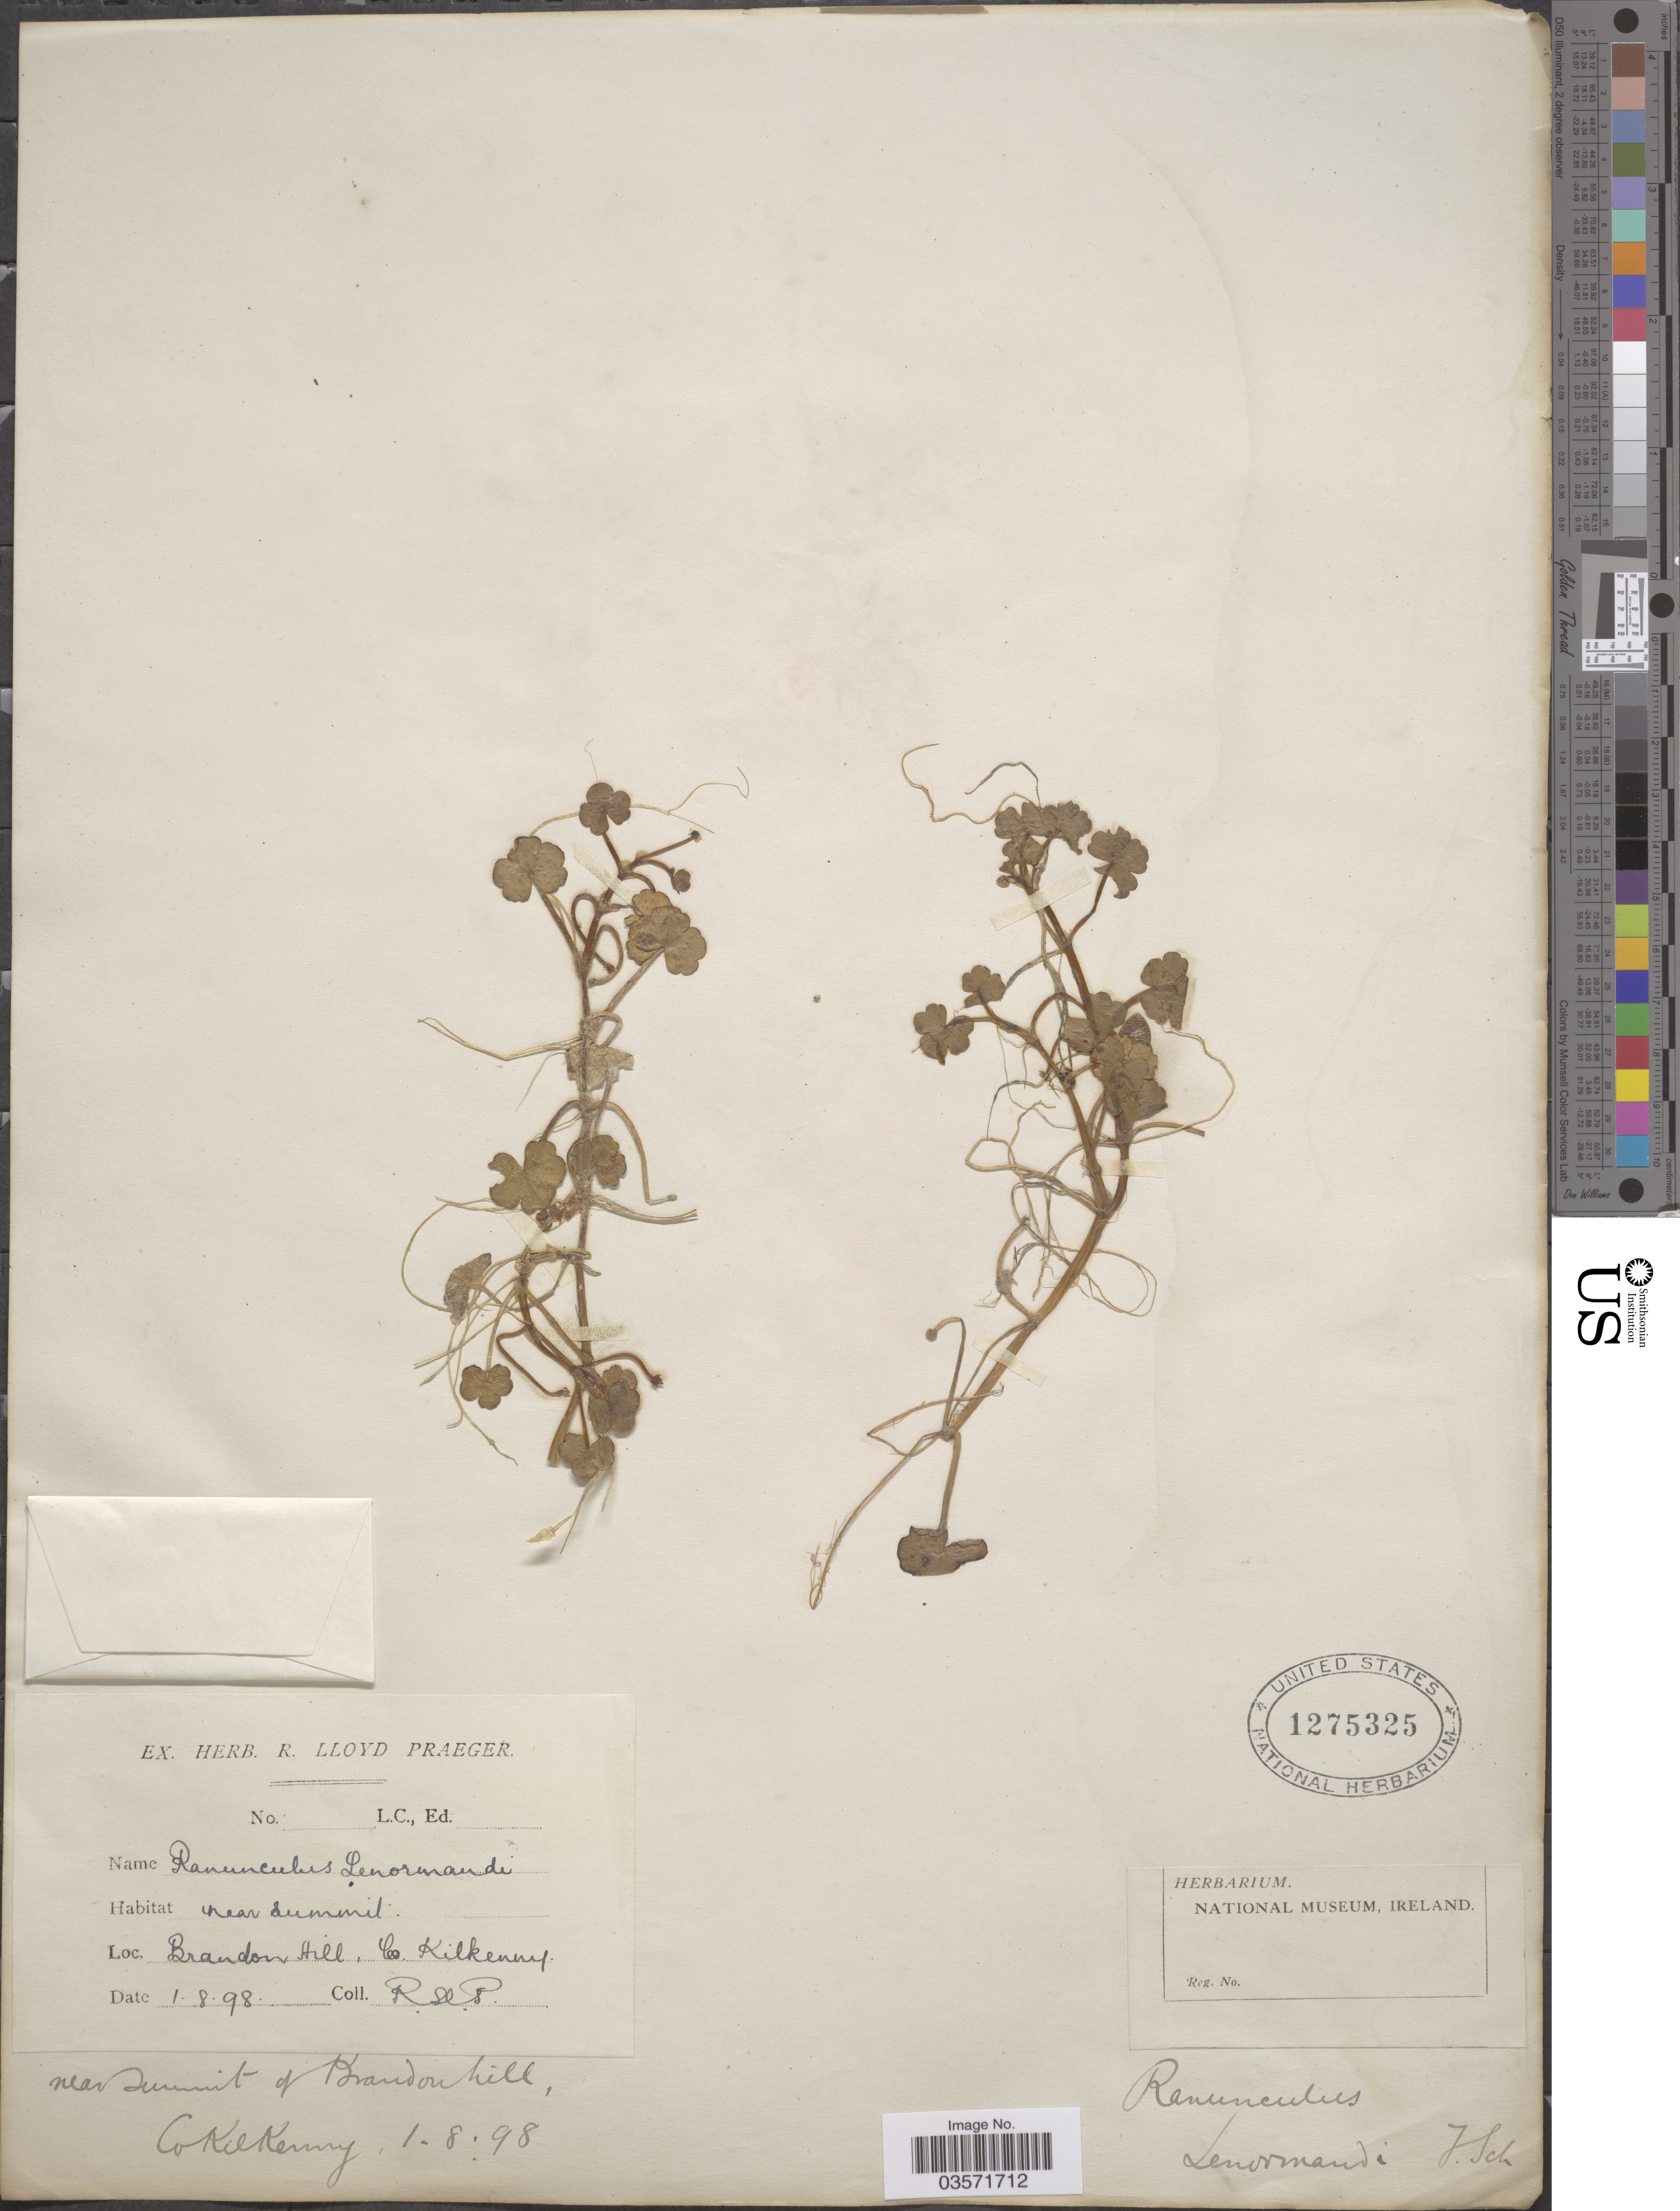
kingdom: Plantae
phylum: Tracheophyta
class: Magnoliopsida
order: Ranunculales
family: Ranunculaceae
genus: Ranunculus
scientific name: Ranunculus omiophyllus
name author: Ten.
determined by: Strong, Mark T., (BOT), Smithsonian Institution - National Museum of Natural History (UNITED STATES)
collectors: R. Praeger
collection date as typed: Transcribed d/m/y: 1/8/98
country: Ireland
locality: Near Summit of Brandon Hill, Co. Kilkenny.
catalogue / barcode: US 1275325